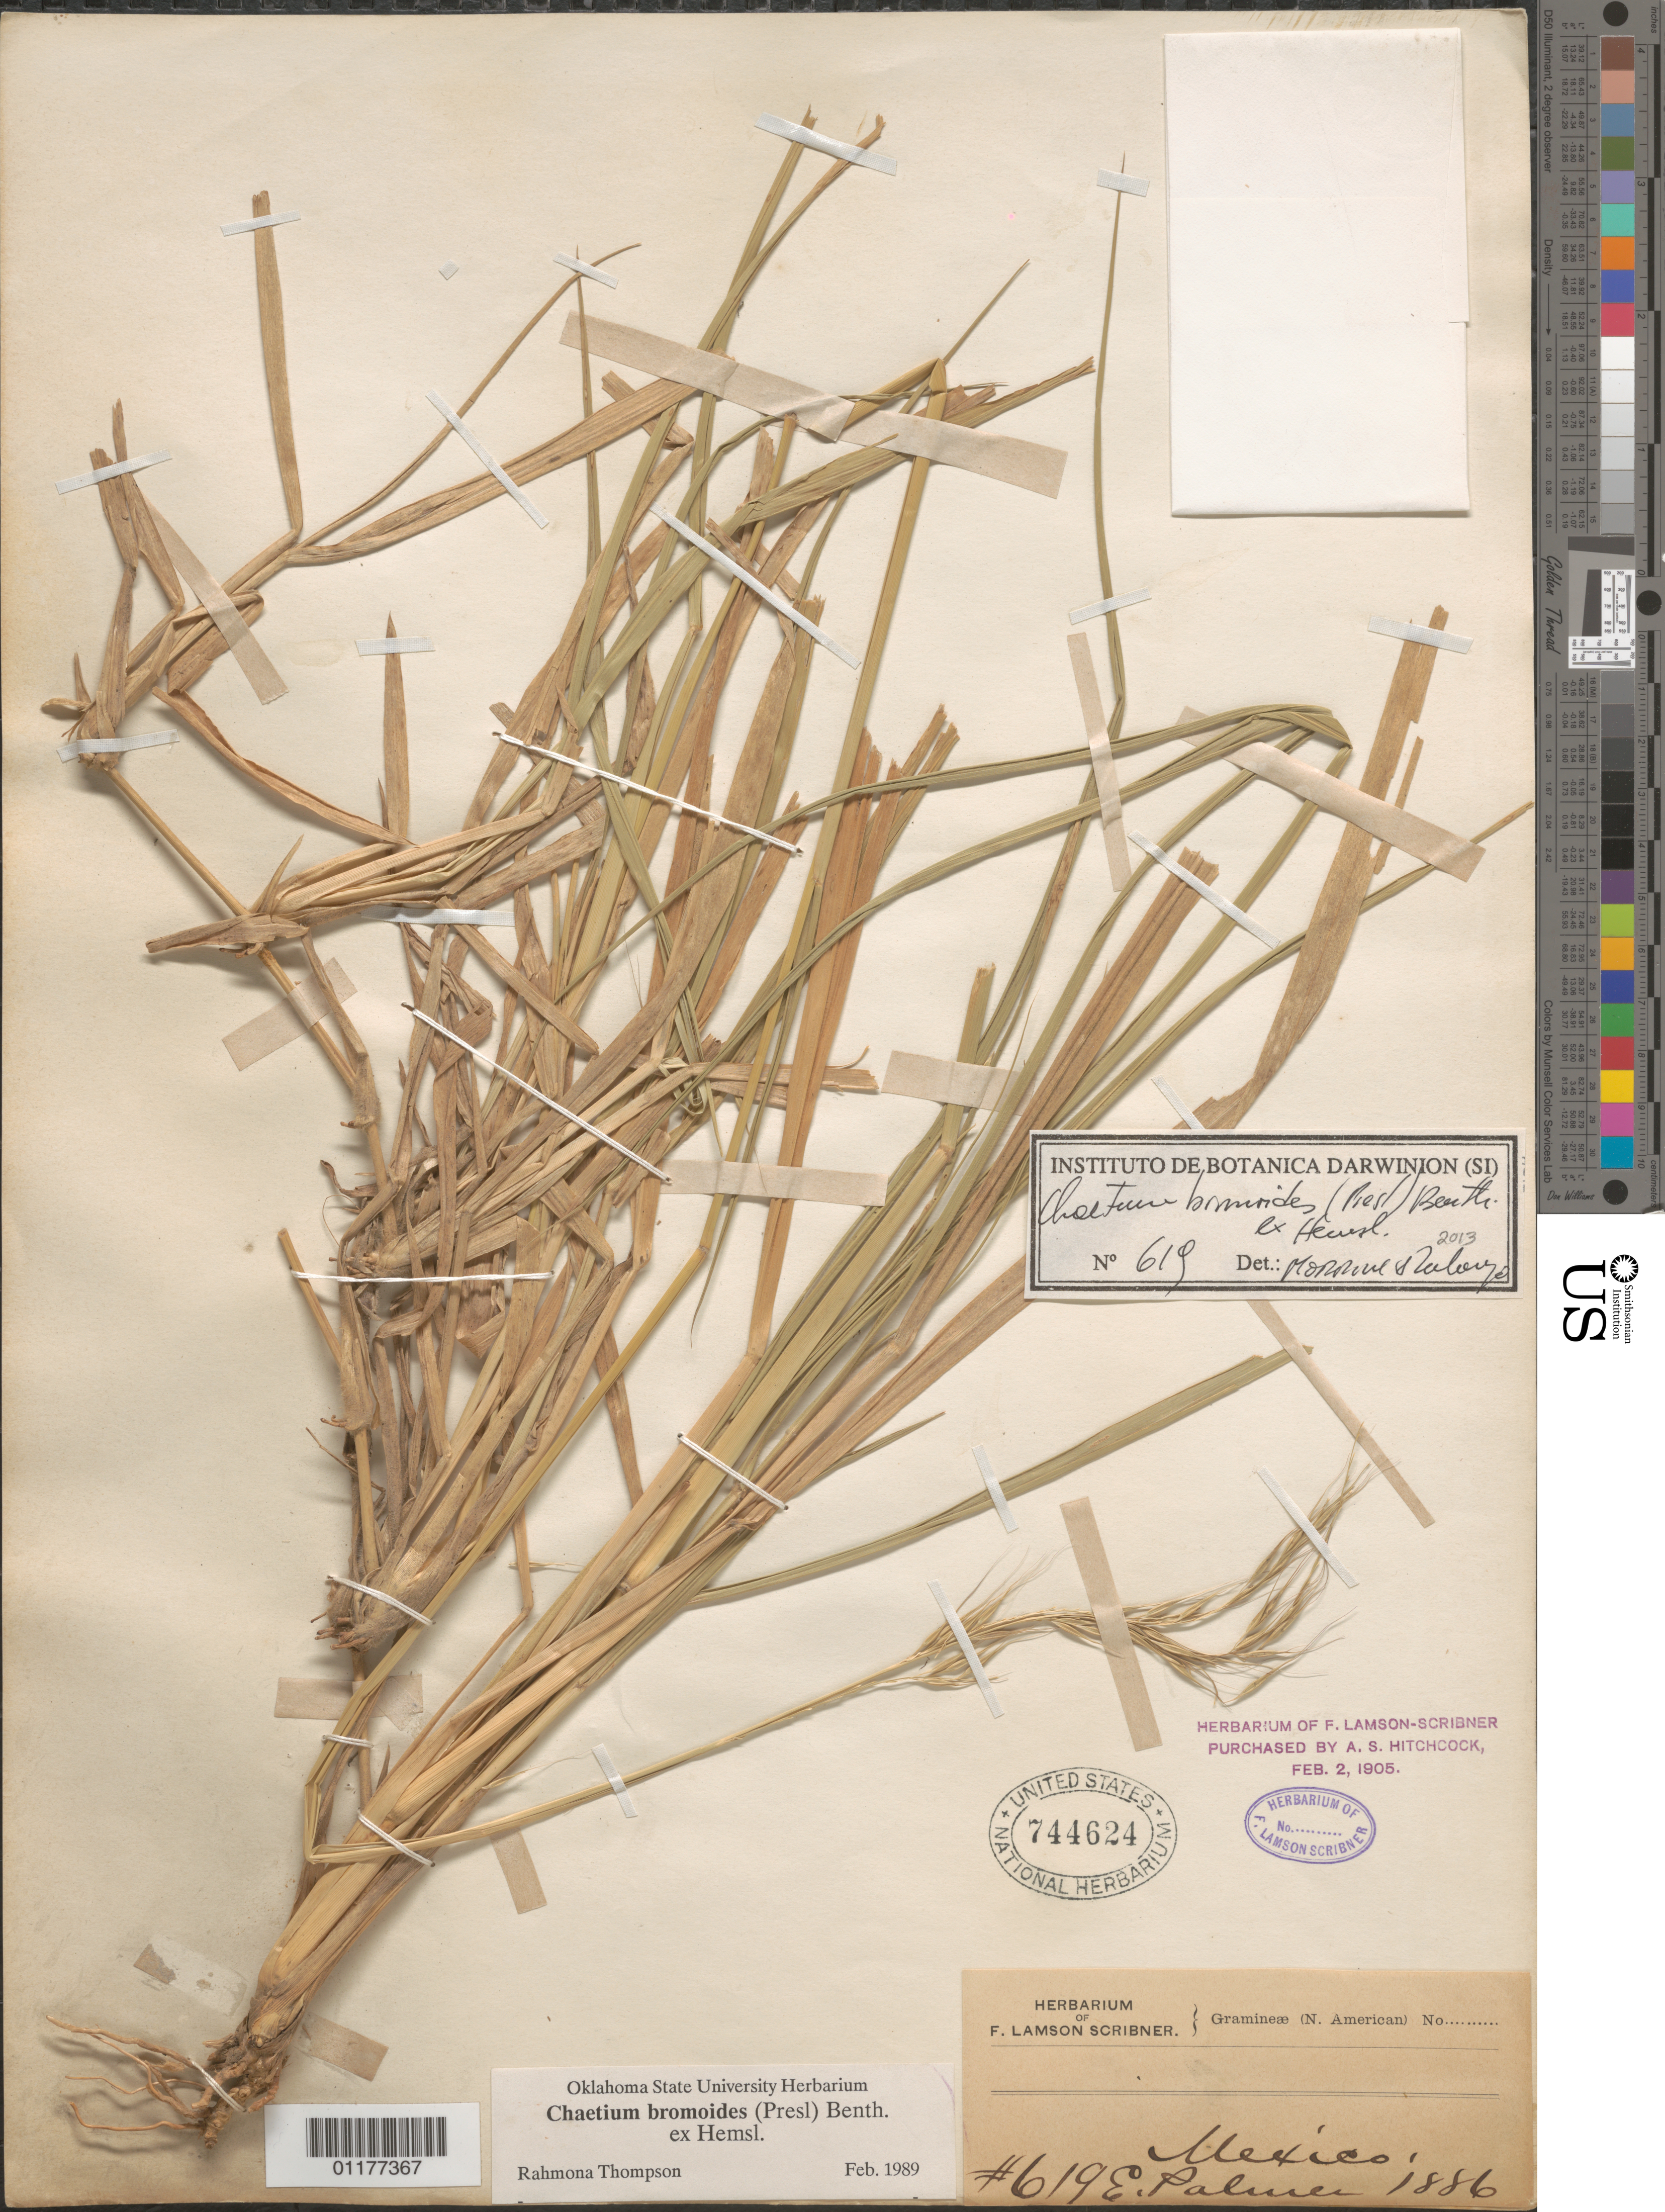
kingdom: Plantae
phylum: Tracheophyta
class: Liliopsida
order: Poales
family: Poaceae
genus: Chaetium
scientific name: Chaetium bromoides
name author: (J. Presl) Benth. ex Hemsl.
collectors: E. Palmer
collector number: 619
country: Mexico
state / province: Jalisco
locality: Rio Blanco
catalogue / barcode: US 744624